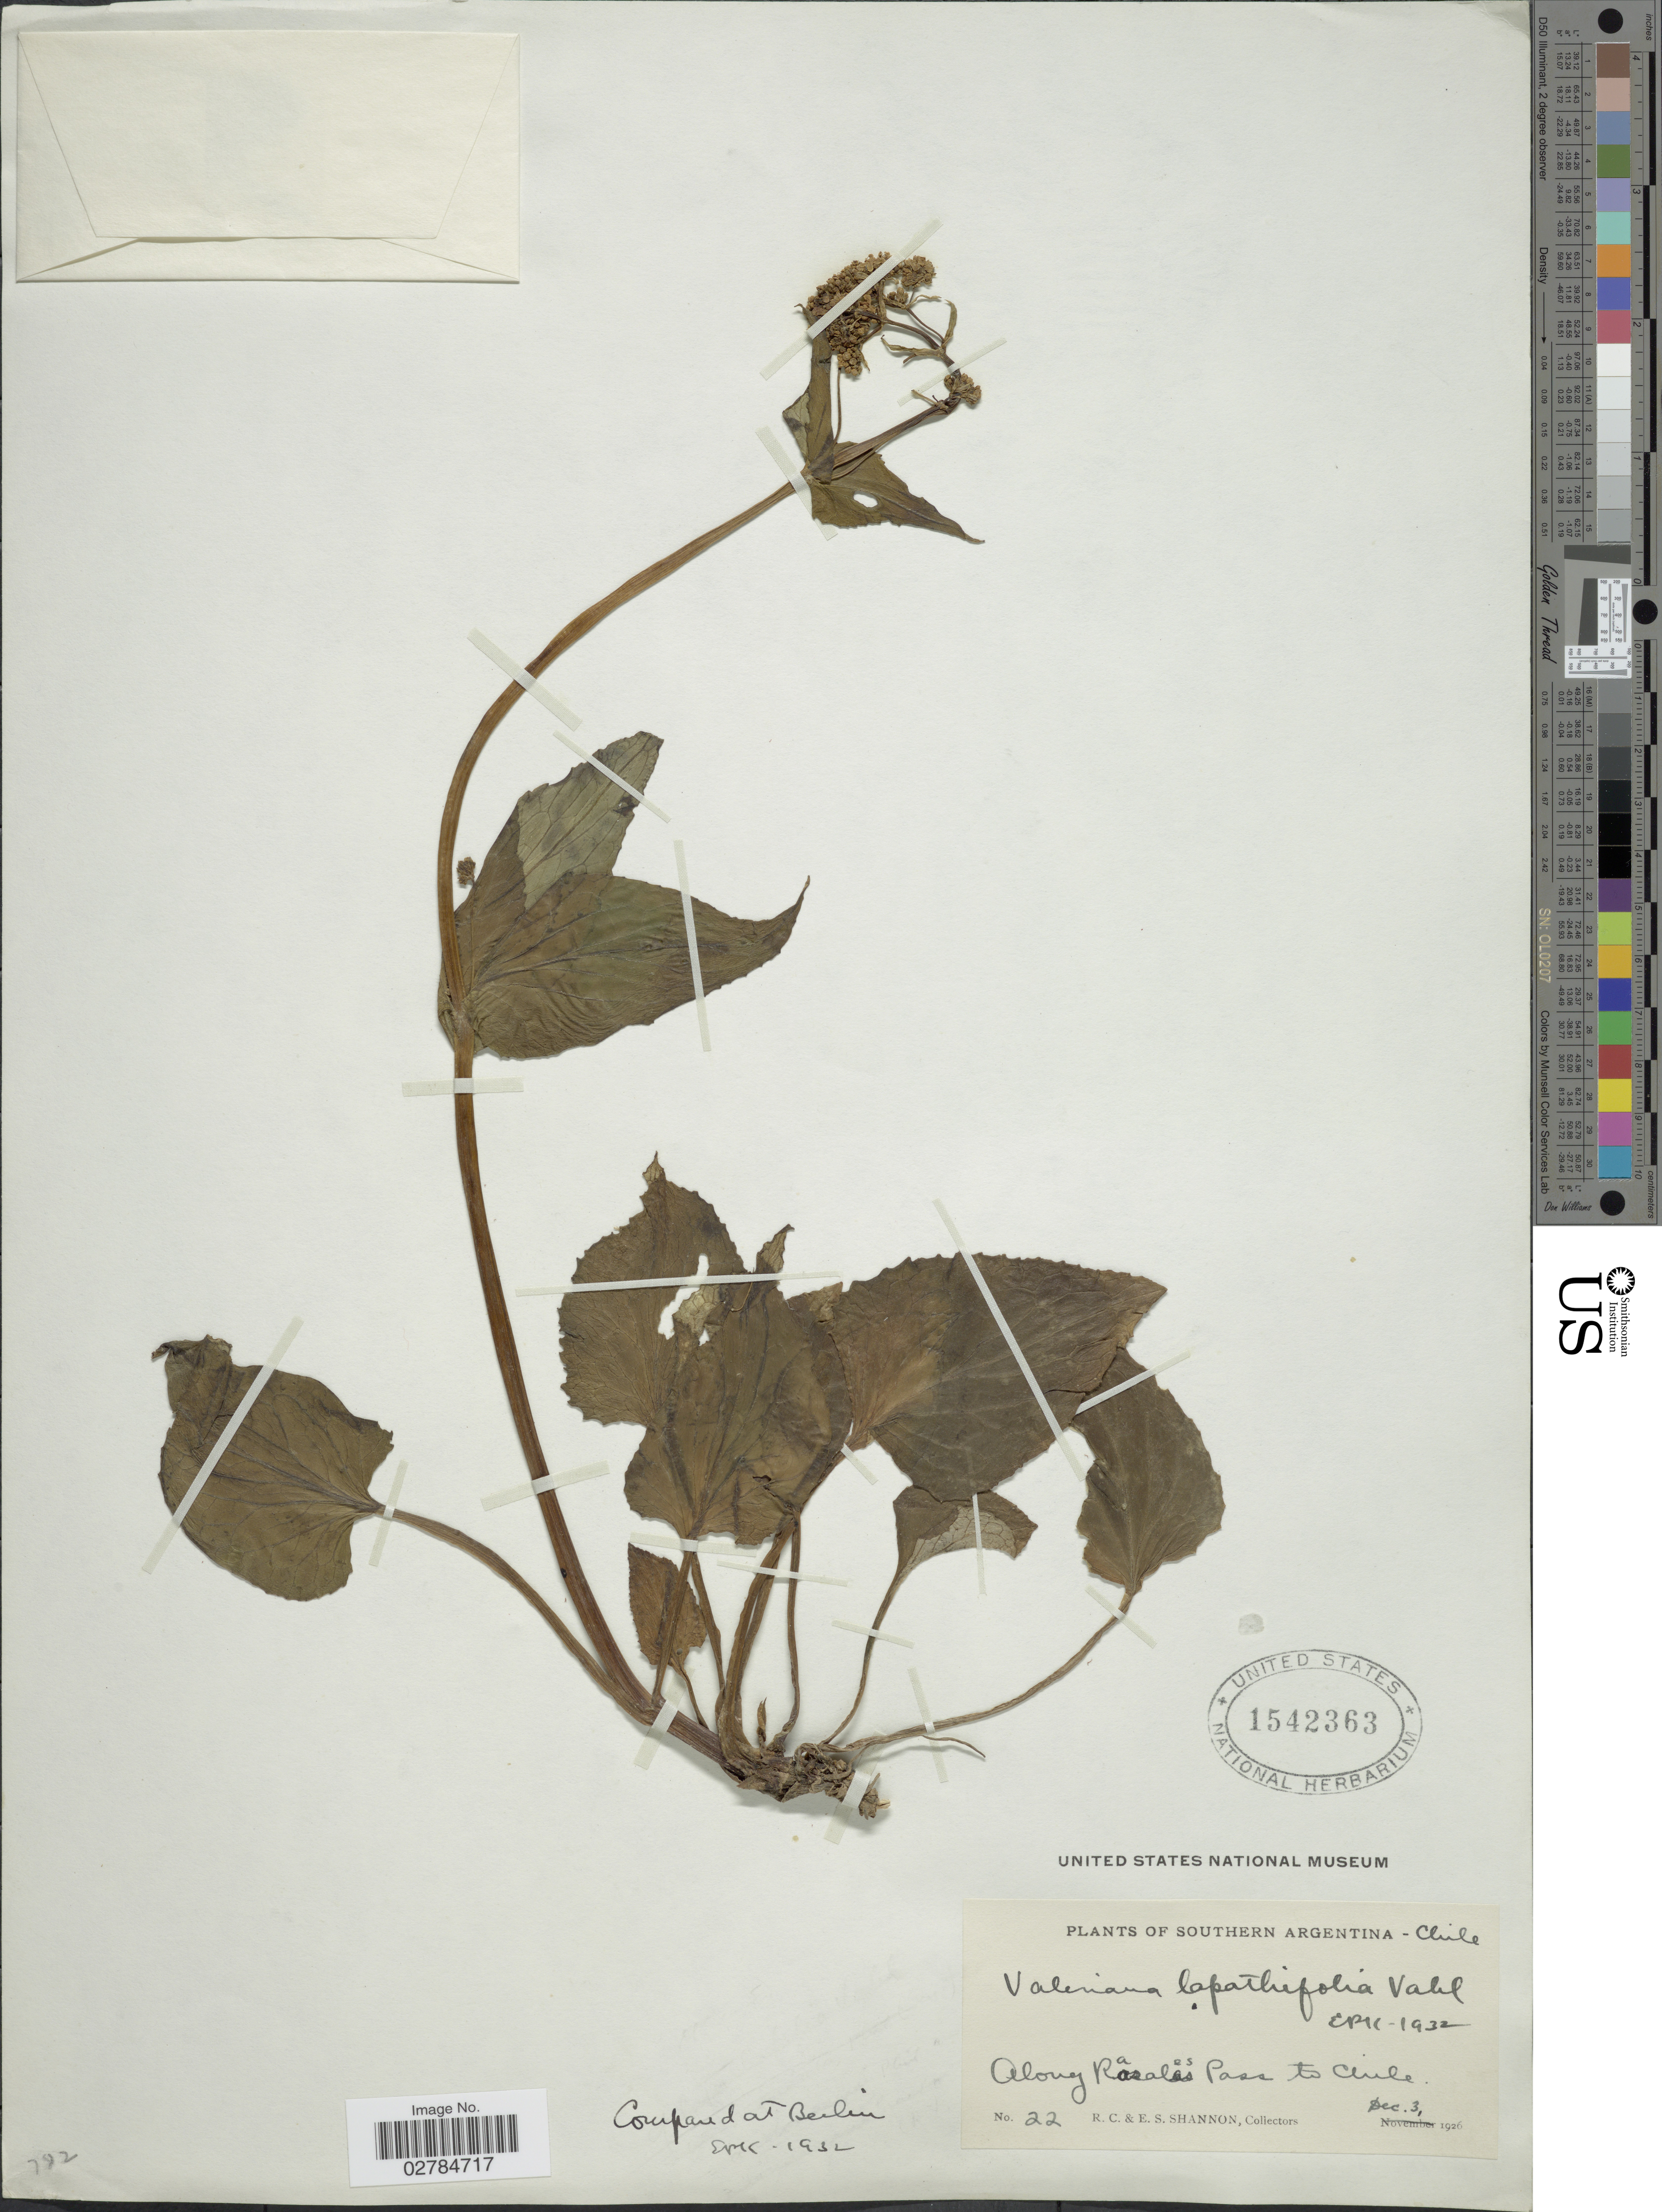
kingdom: Plantae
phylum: Tracheophyta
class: Magnoliopsida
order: Dipsacales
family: Caprifoliaceae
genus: Valeriana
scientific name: Valeriana lapathifolia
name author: Vahl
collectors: R. Shannon & E. Shannon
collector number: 22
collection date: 1926-12-03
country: Argentina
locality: Along Razales Pass to Chile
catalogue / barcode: US 1542363